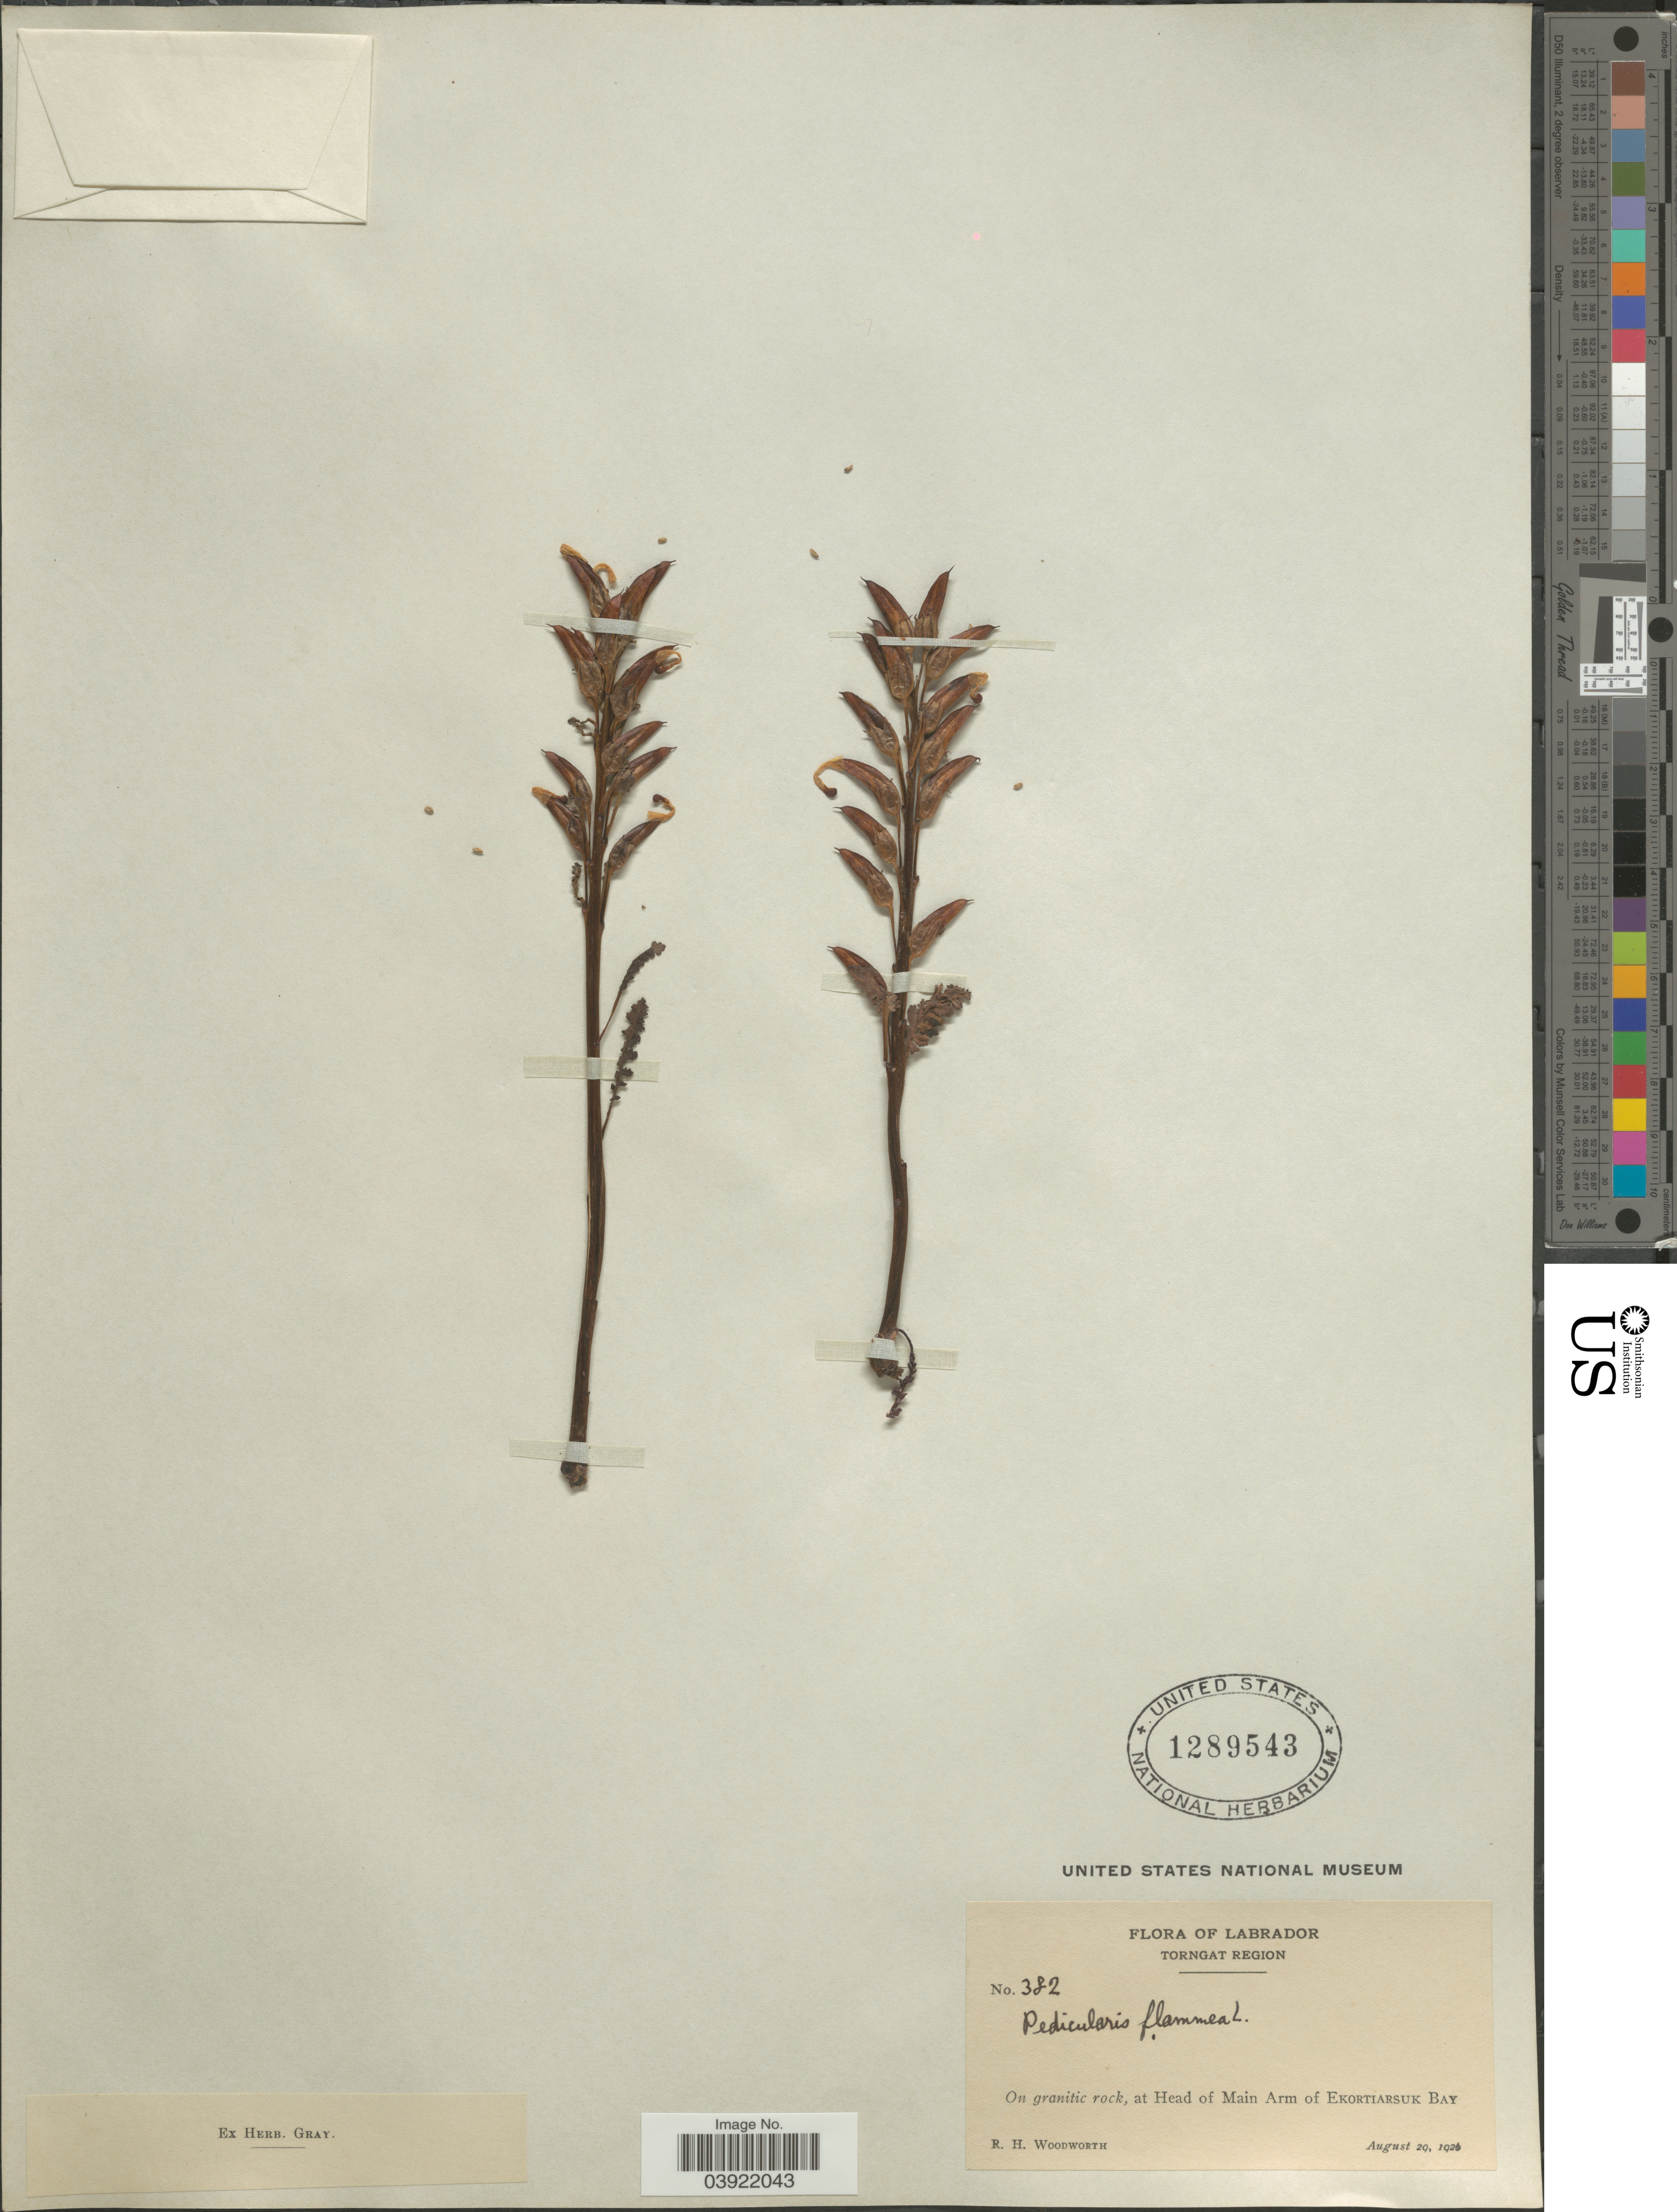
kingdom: Plantae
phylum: Tracheophyta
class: Magnoliopsida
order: Lamiales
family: Orobanchaceae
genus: Pedicularis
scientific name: Pedicularis flammea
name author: L.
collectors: R. Woodworth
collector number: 382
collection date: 1926-08-29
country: Canada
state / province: Newfoundland and Labrador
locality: Labrador. Torngat Region. On granitic rock, at Head of Main Arm of Ekortiarsuk Bay.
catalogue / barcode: US 1289543